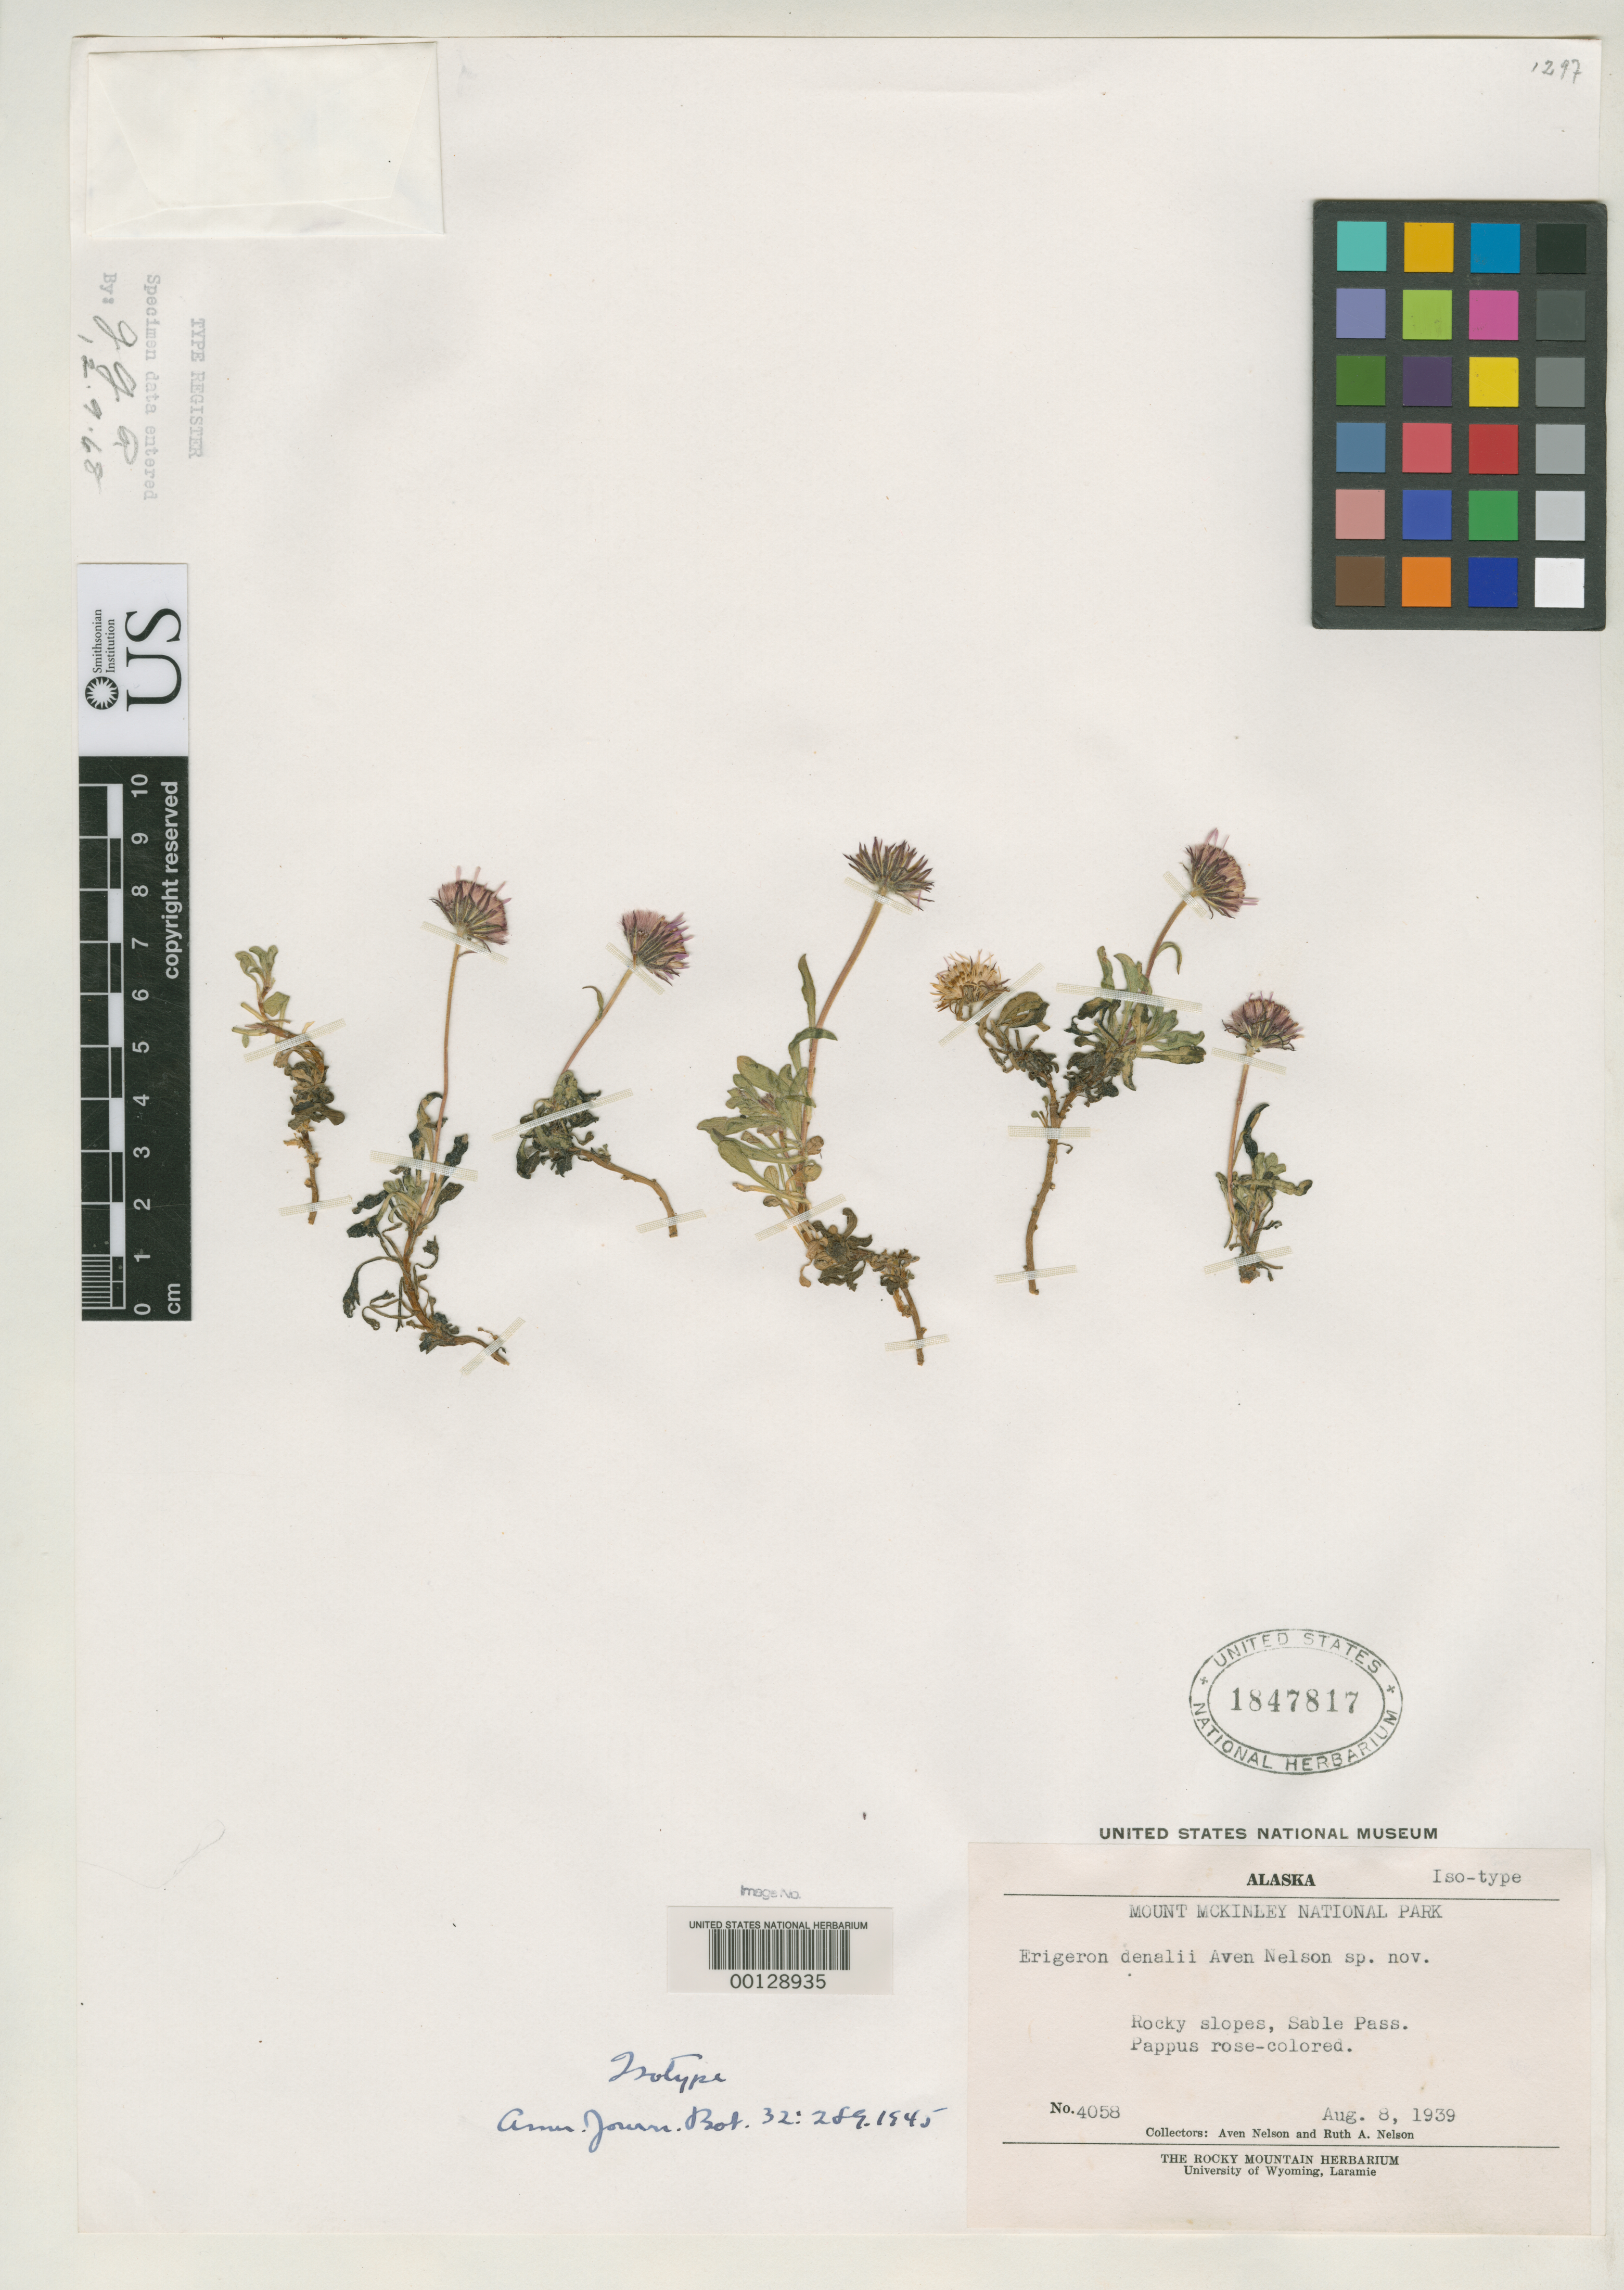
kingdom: Plantae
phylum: Tracheophyta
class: Magnoliopsida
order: Asterales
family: Asteraceae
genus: Erigeron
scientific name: Erigeron denalii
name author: A. Nelson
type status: Isotype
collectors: A. Nelson & R. A. Nelson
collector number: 4058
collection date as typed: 08 Aug 1939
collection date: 1939-08-08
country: United States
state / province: Alaska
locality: Mount McKinley National Park.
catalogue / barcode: US 1847817